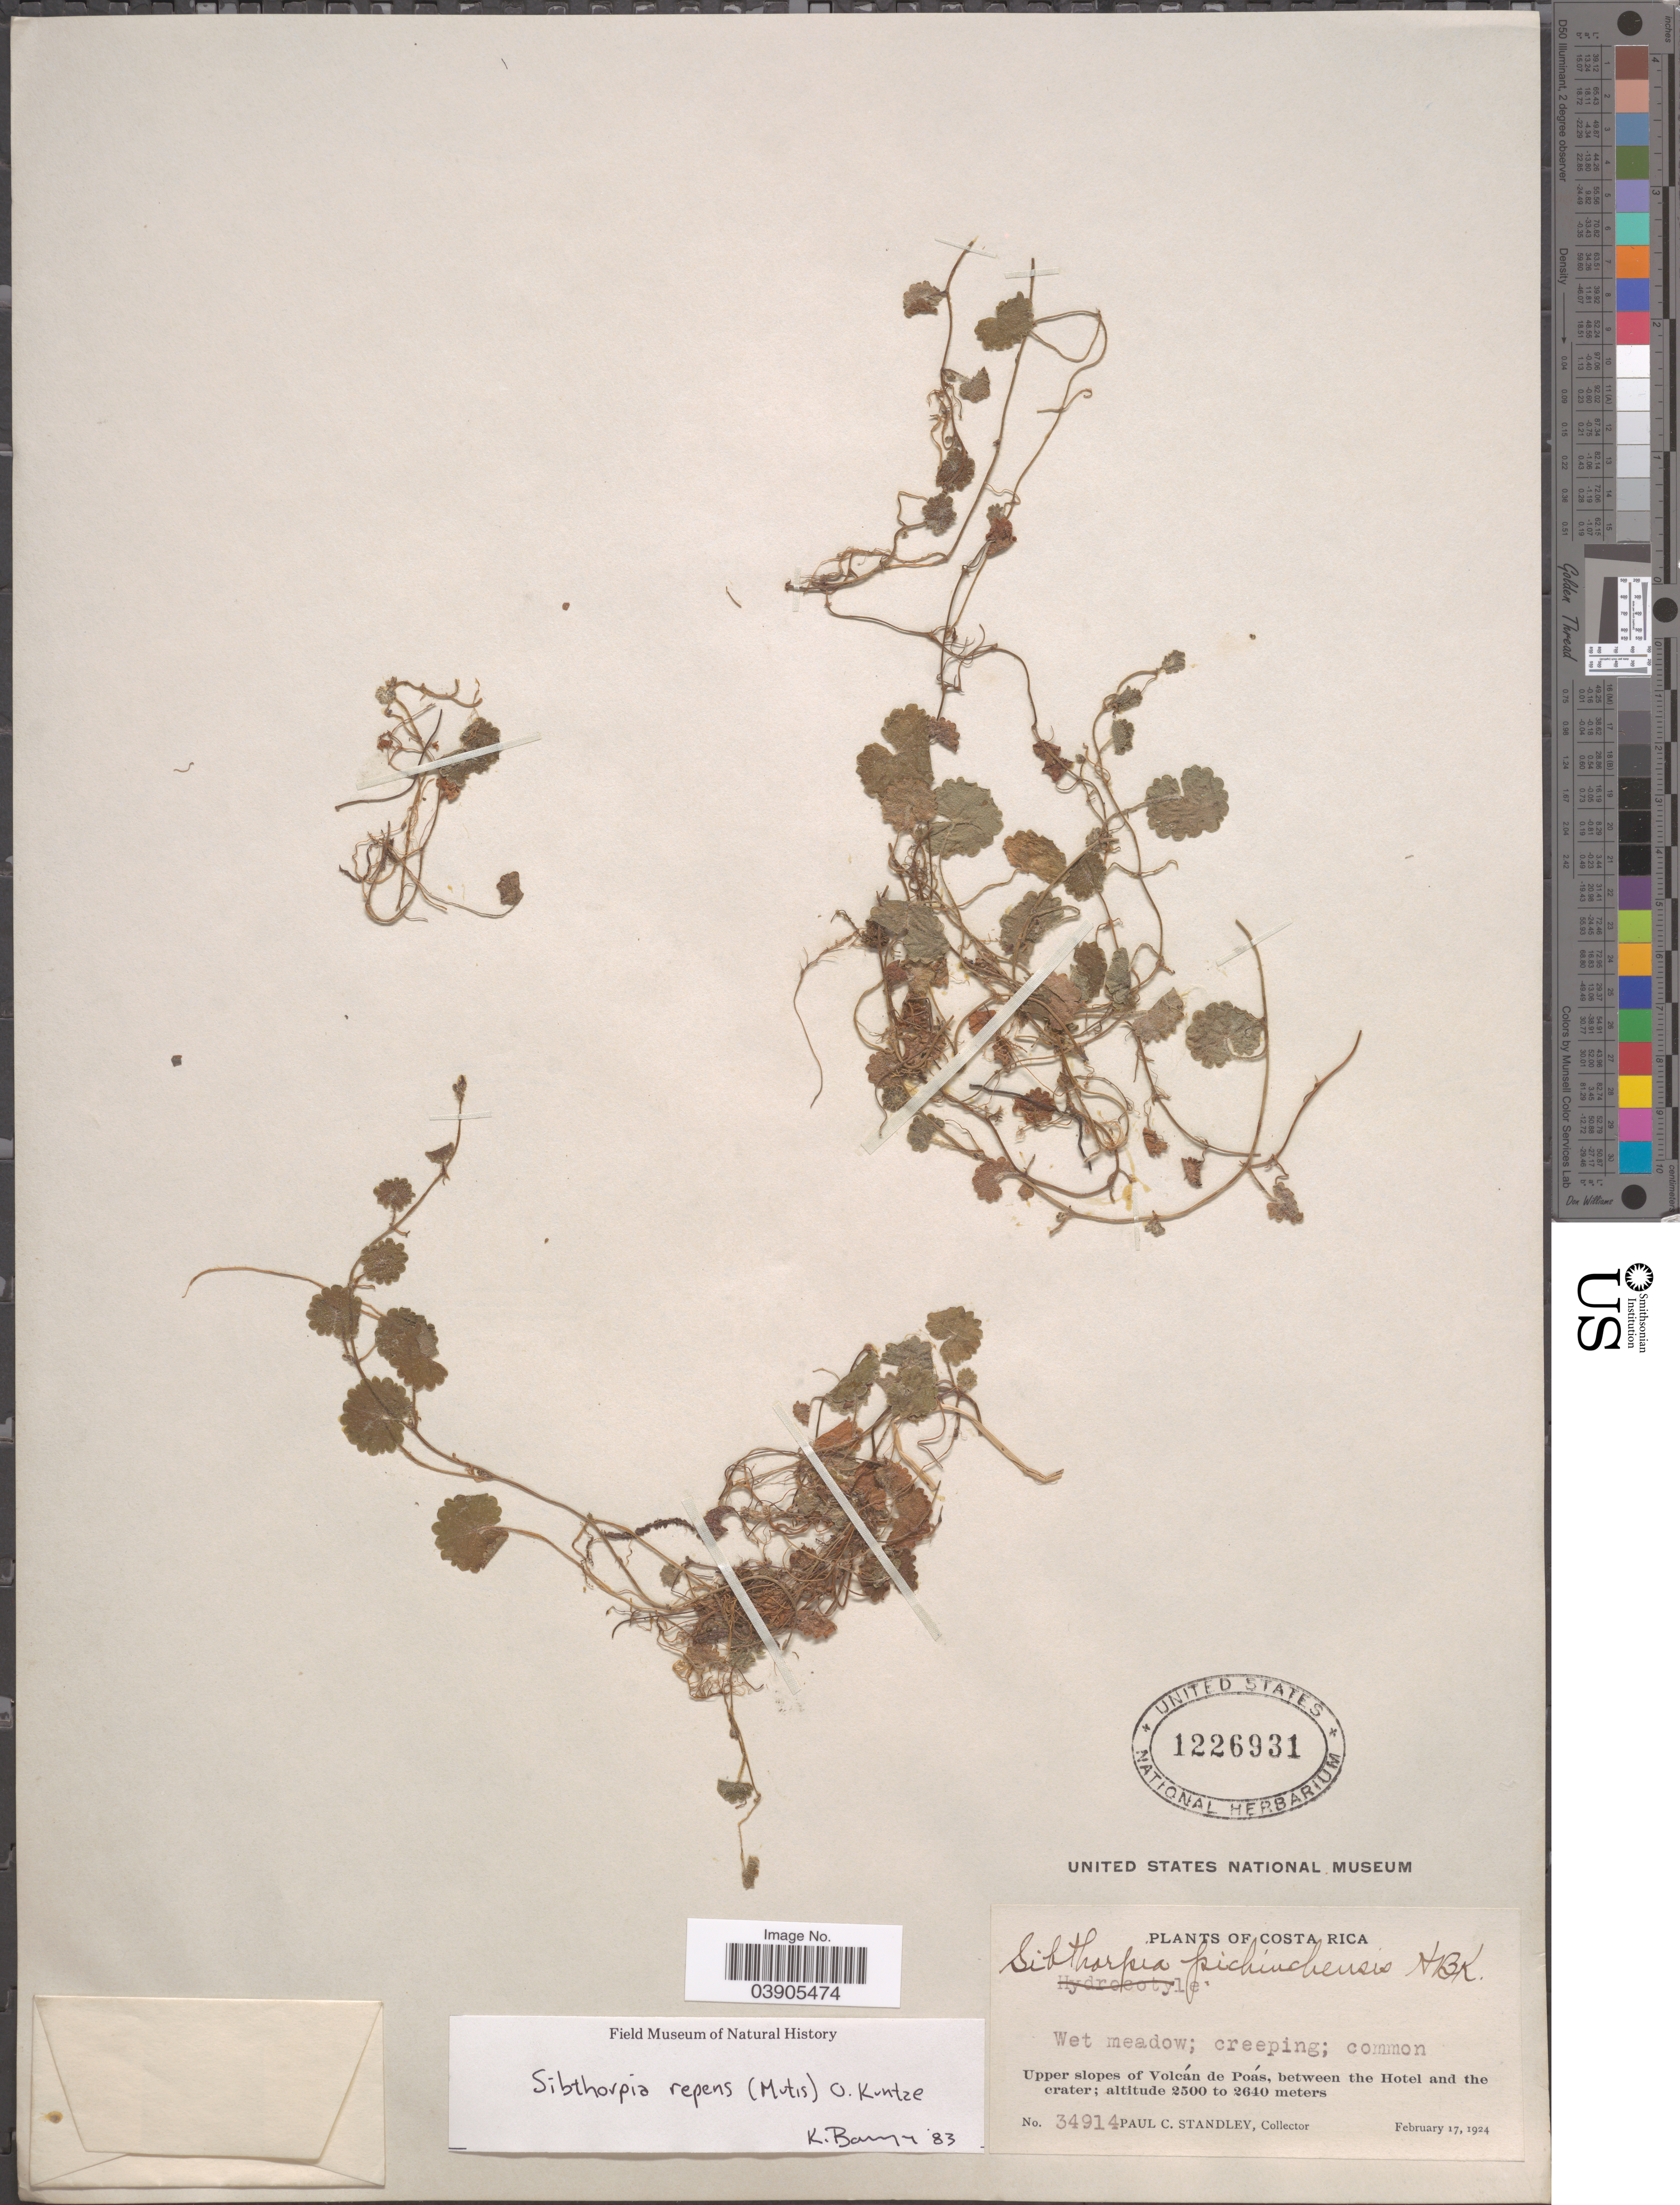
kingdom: Plantae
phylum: Tracheophyta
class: Magnoliopsida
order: Lamiales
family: Plantaginaceae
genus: Sibthorpia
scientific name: Sibthorpia repens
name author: (L.) Kuntze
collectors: P. C. Standley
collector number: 34914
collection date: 1924-02-17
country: Costa Rica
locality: Upper slopes of Volcán de Poás, between the Hotel and the crater.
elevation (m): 2500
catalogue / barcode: US 1226931